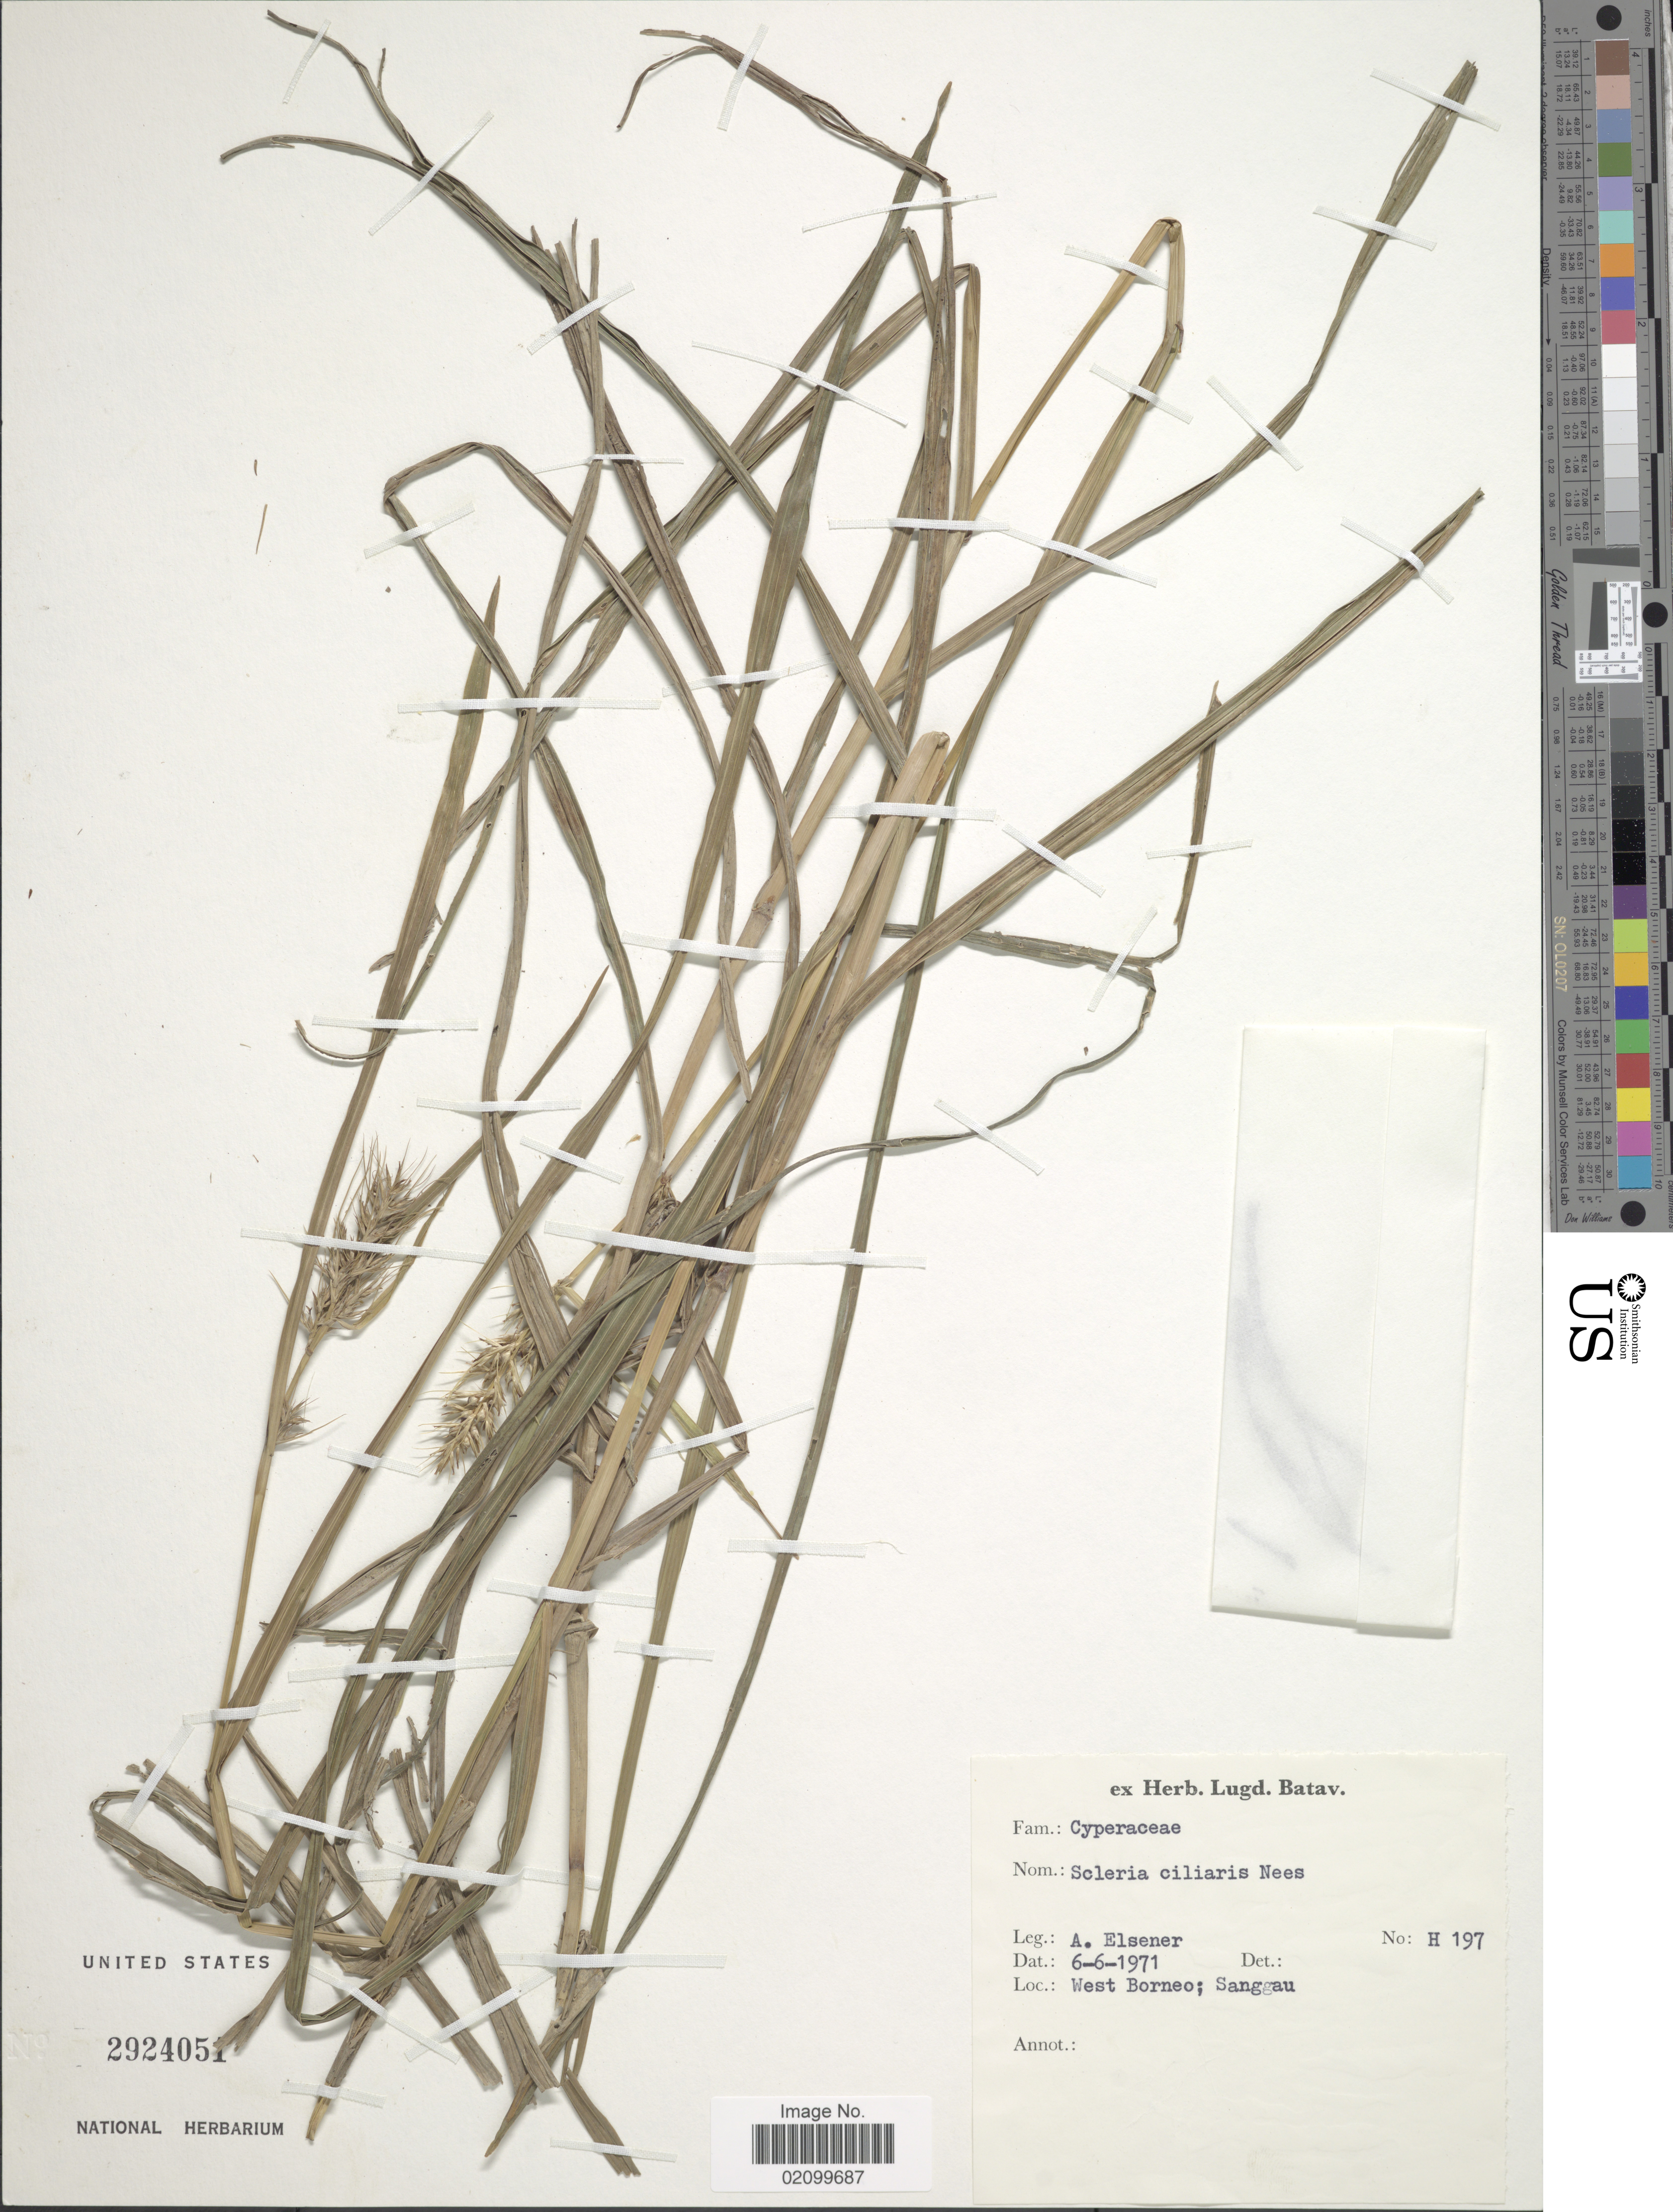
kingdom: Plantae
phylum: Tracheophyta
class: Liliopsida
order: Poales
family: Cyperaceae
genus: Scleria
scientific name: Scleria ciliaris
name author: Nees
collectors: A. Elsener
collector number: H197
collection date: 1971-06-06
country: Indonesia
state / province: Kalimantan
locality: West Borneo; Sanggau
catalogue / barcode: US 2924051